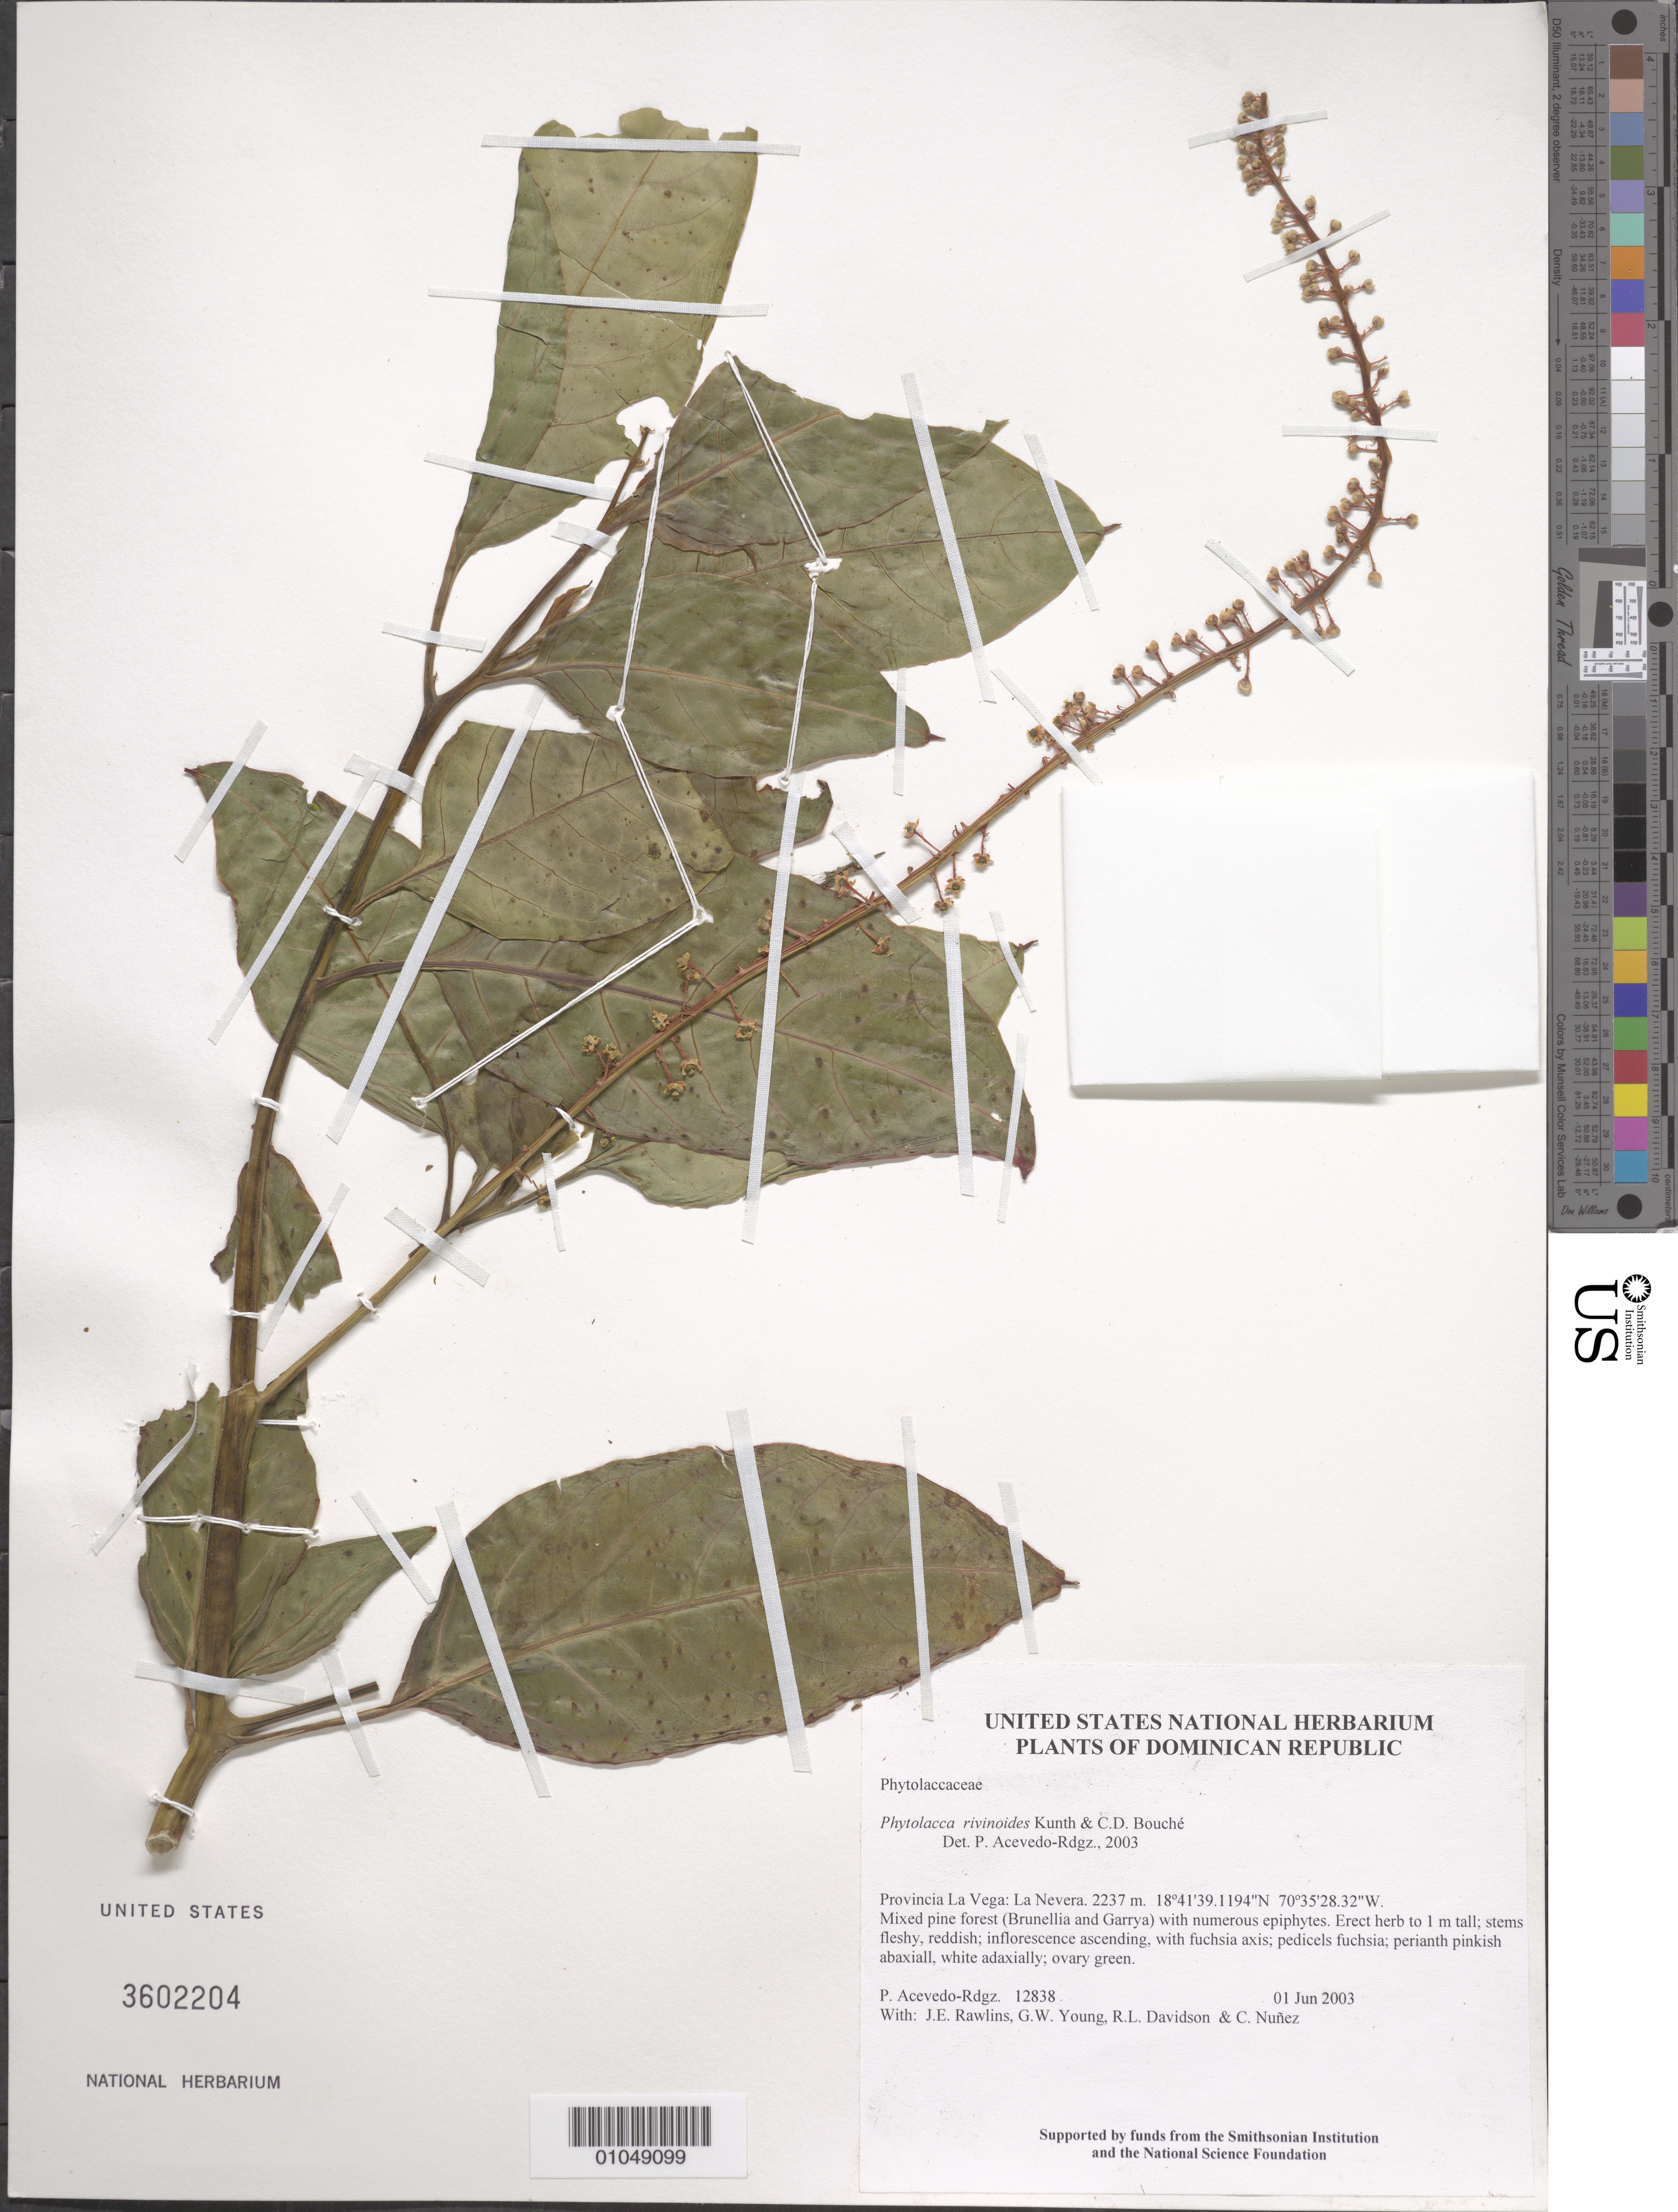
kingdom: Plantae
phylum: Tracheophyta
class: Magnoliopsida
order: Caryophyllales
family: Phytolaccaceae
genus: Phytolacca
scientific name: Phytolacca rivinoides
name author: Kunth & C.D. Bouché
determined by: Acevedo-Rodríguez, P., (BOT), Smithsonian Institution - National Museum of Natural History (UNITED STATES)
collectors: P. Acevedo-Rodr., J. Rawlins, G. Young, R. Davidson & C. Nunez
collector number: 12838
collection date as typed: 01 Jun 2003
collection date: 2003-06-01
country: Dominican Republic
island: Hispaniola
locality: Provincia La Vega: La Nevera.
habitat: Mixed pine forest (Brunellia and Garrya) with numerous epiphytes.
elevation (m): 2237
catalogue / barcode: US 3602204